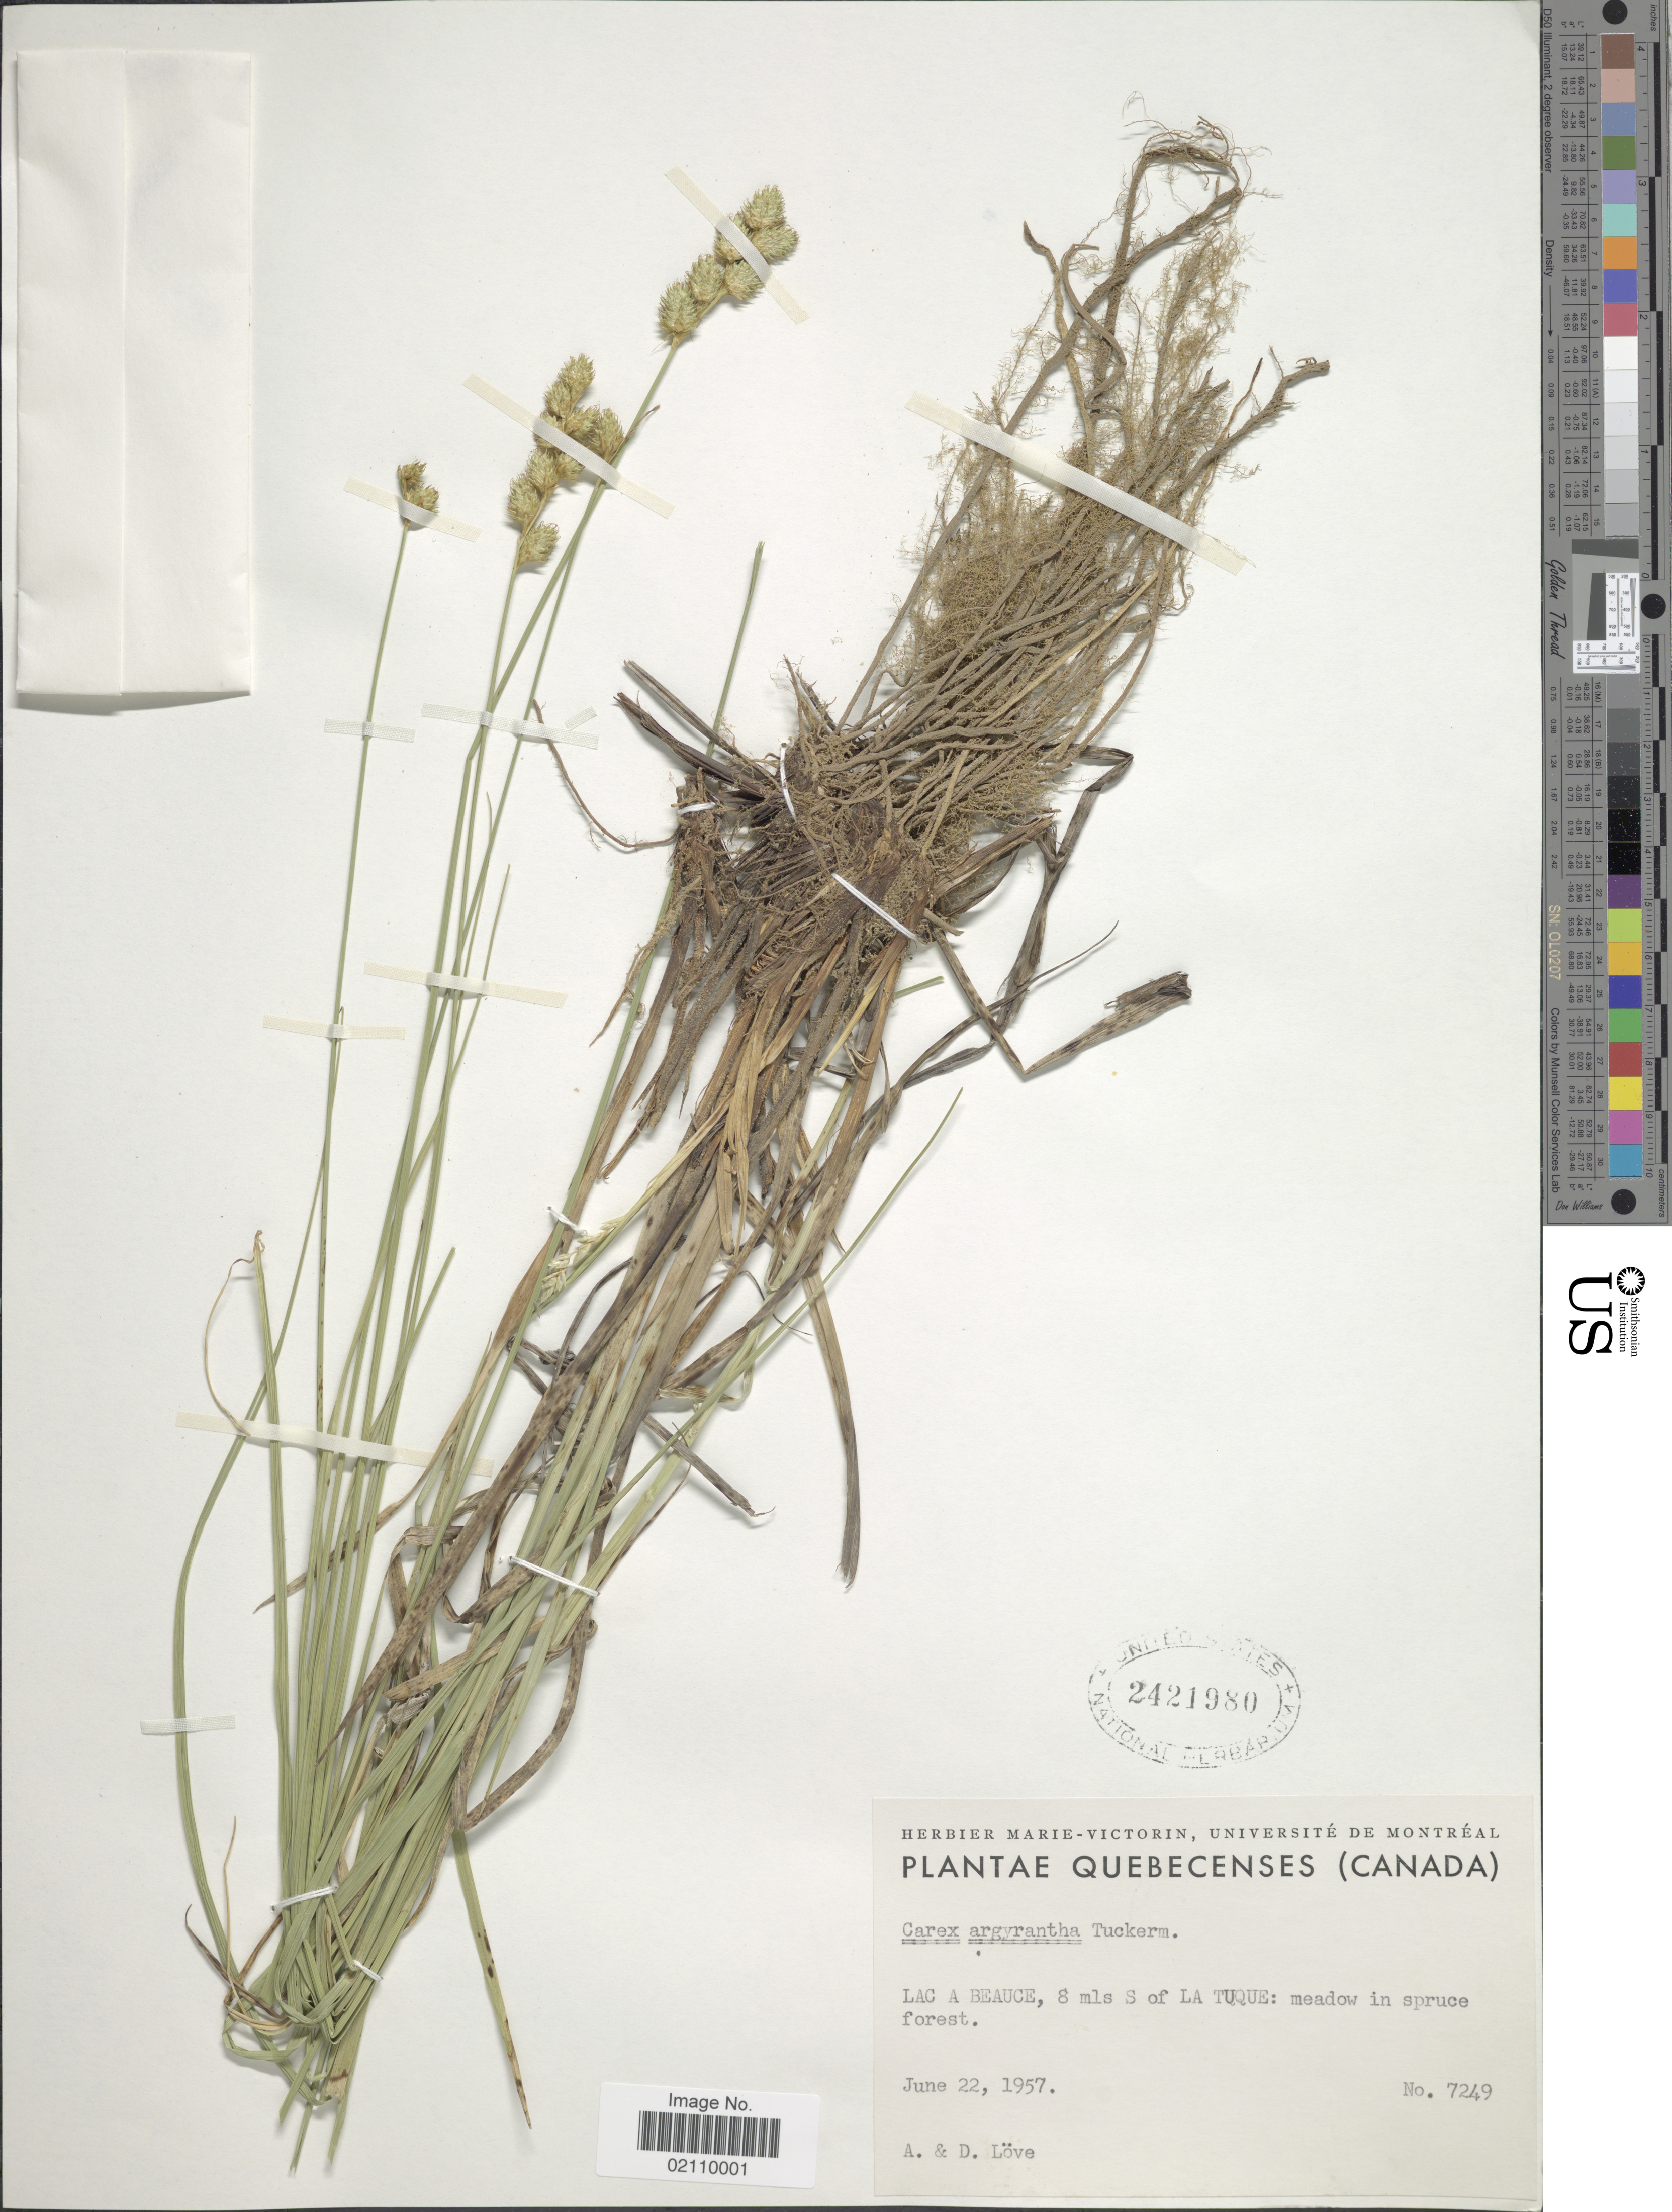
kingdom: Plantae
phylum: Tracheophyta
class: Liliopsida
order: Poales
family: Cyperaceae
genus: Carex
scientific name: Carex foenea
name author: Willd.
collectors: Á. Löve & D. Löve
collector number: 7249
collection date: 1957-06-22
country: Canada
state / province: Quebec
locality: Quebecenses. Lac A Beauce, 8 mls S of La Tuque: meadow in spruce forest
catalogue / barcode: US 2421980